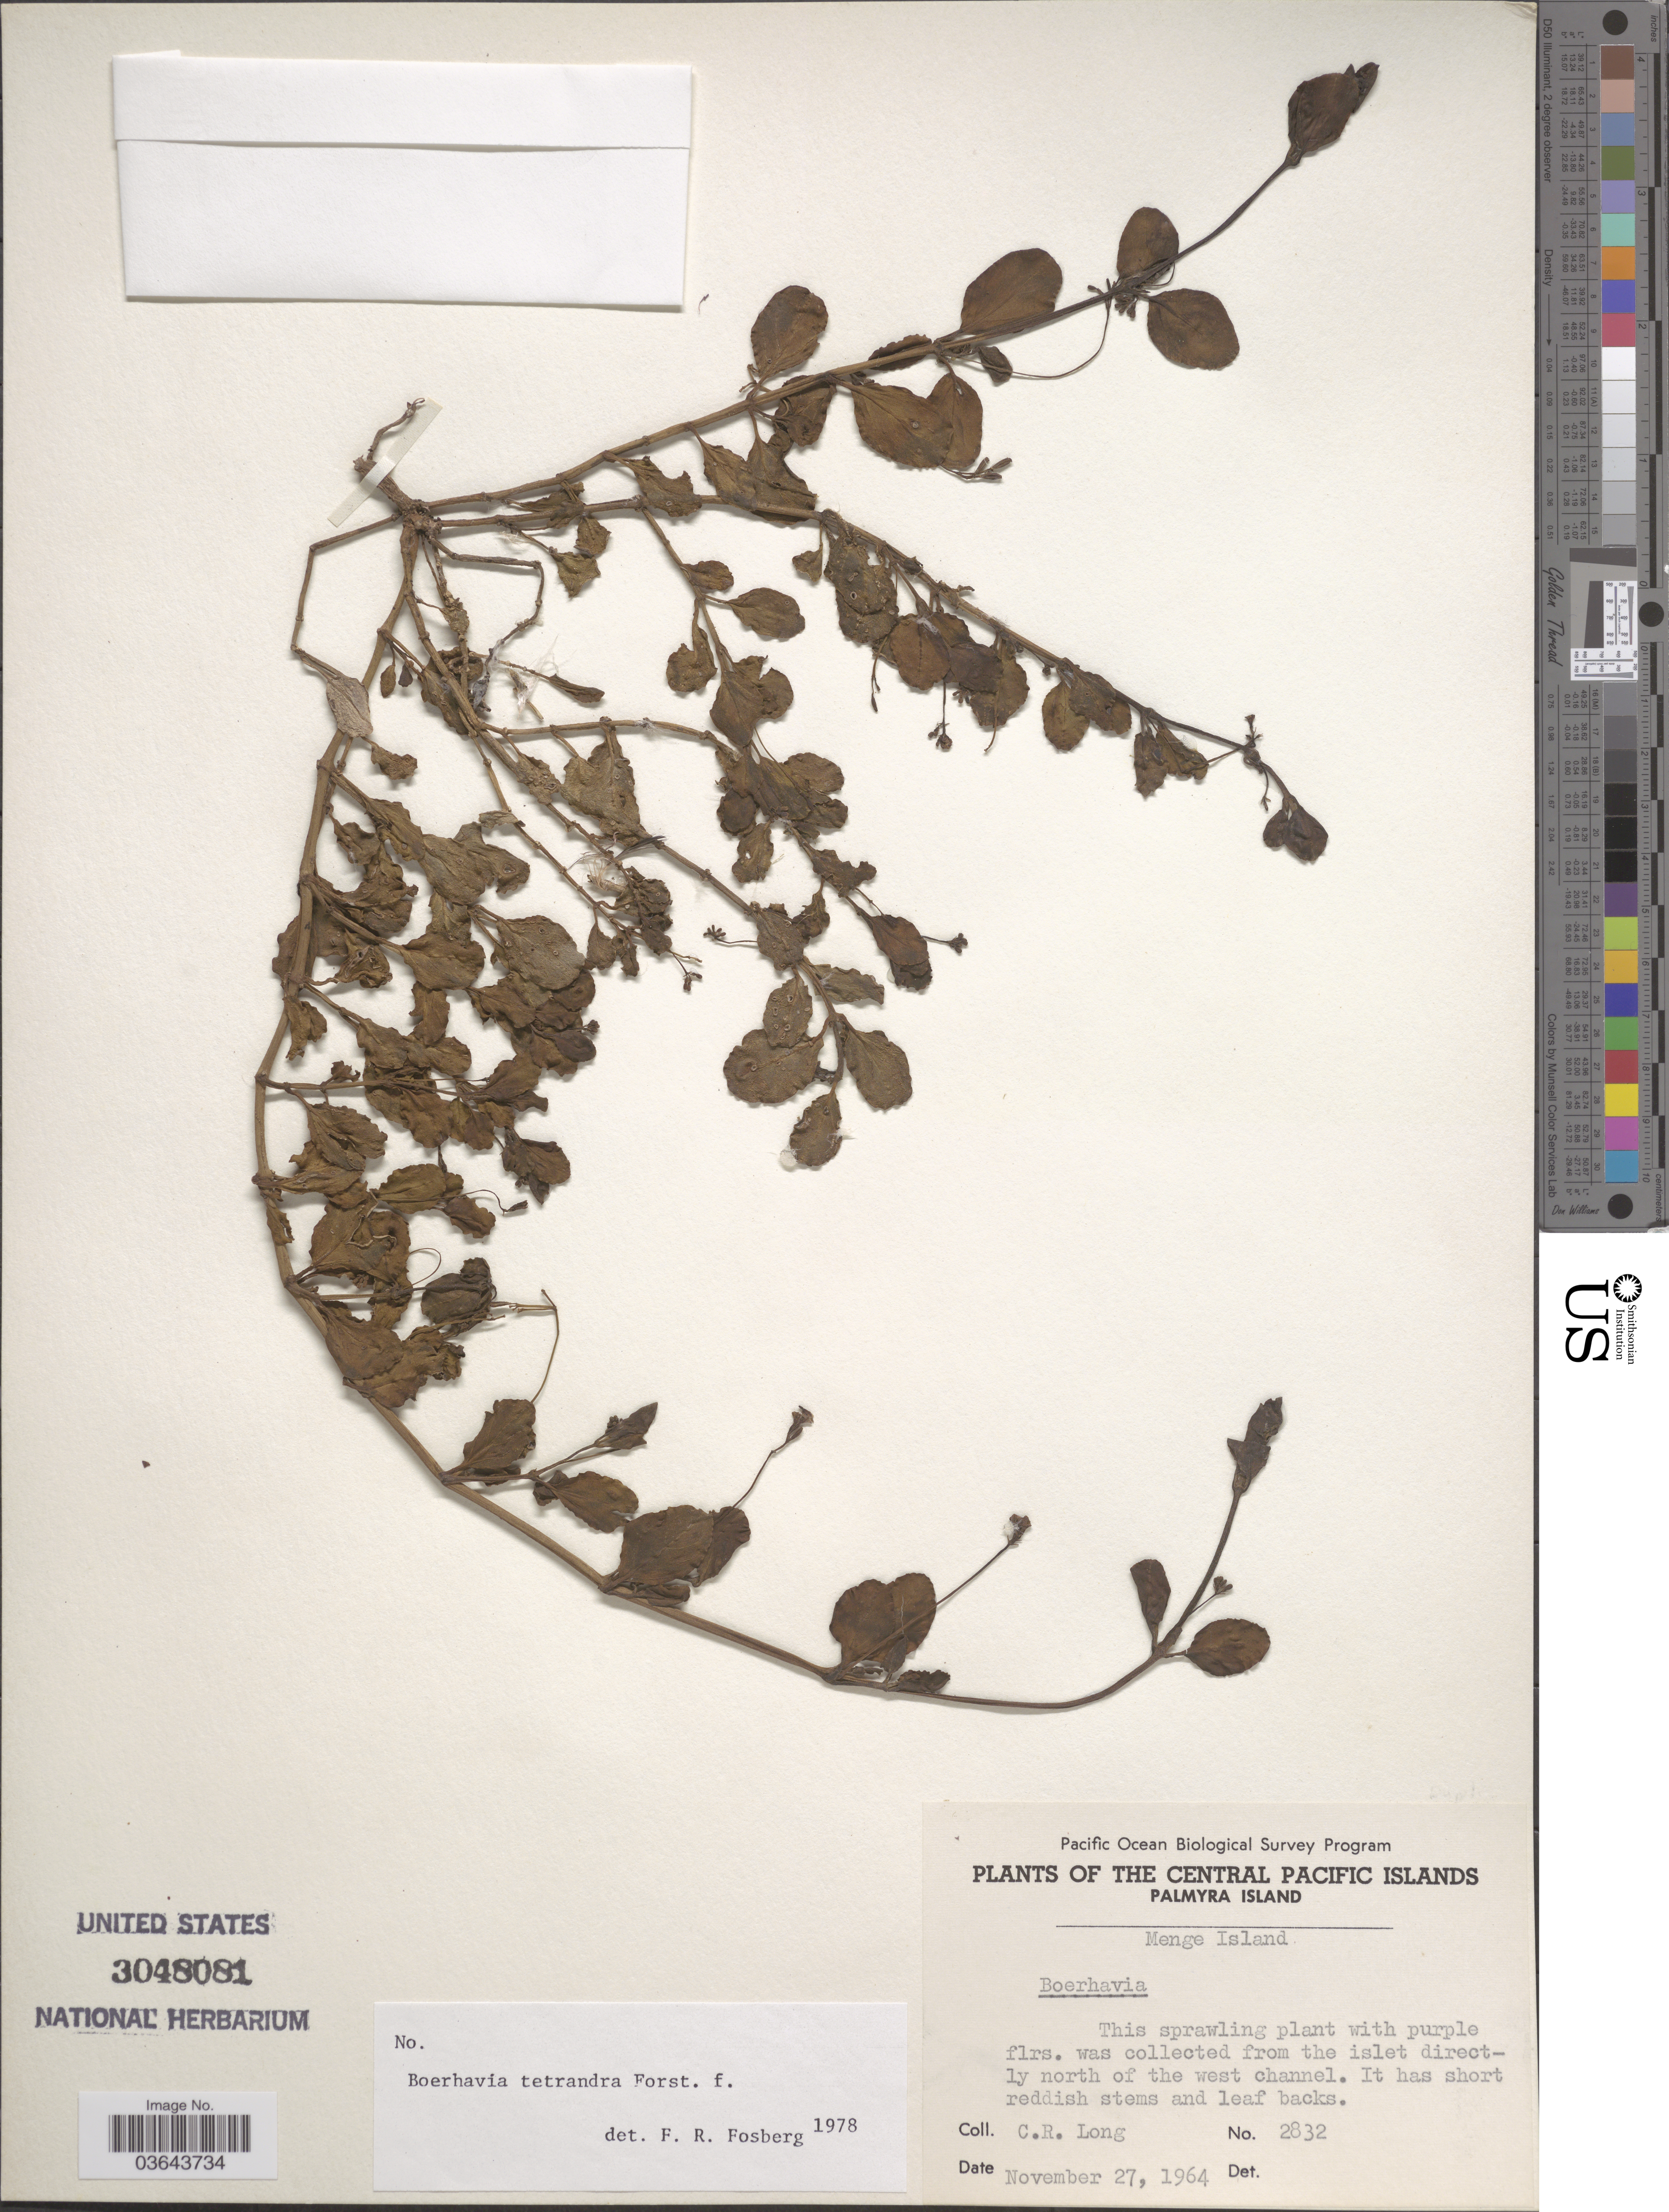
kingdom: Plantae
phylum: Tracheophyta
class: Magnoliopsida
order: Caryophyllales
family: Nyctaginaceae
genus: Boerhavia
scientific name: Boerhavia tetrandra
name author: G. Forst.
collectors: C. R. Long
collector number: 2832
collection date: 1964-11-27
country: U.S. Administered Pacific Islands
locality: The Central Pacific Islands. Palmyra Island. Menge Island.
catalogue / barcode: US 3048081